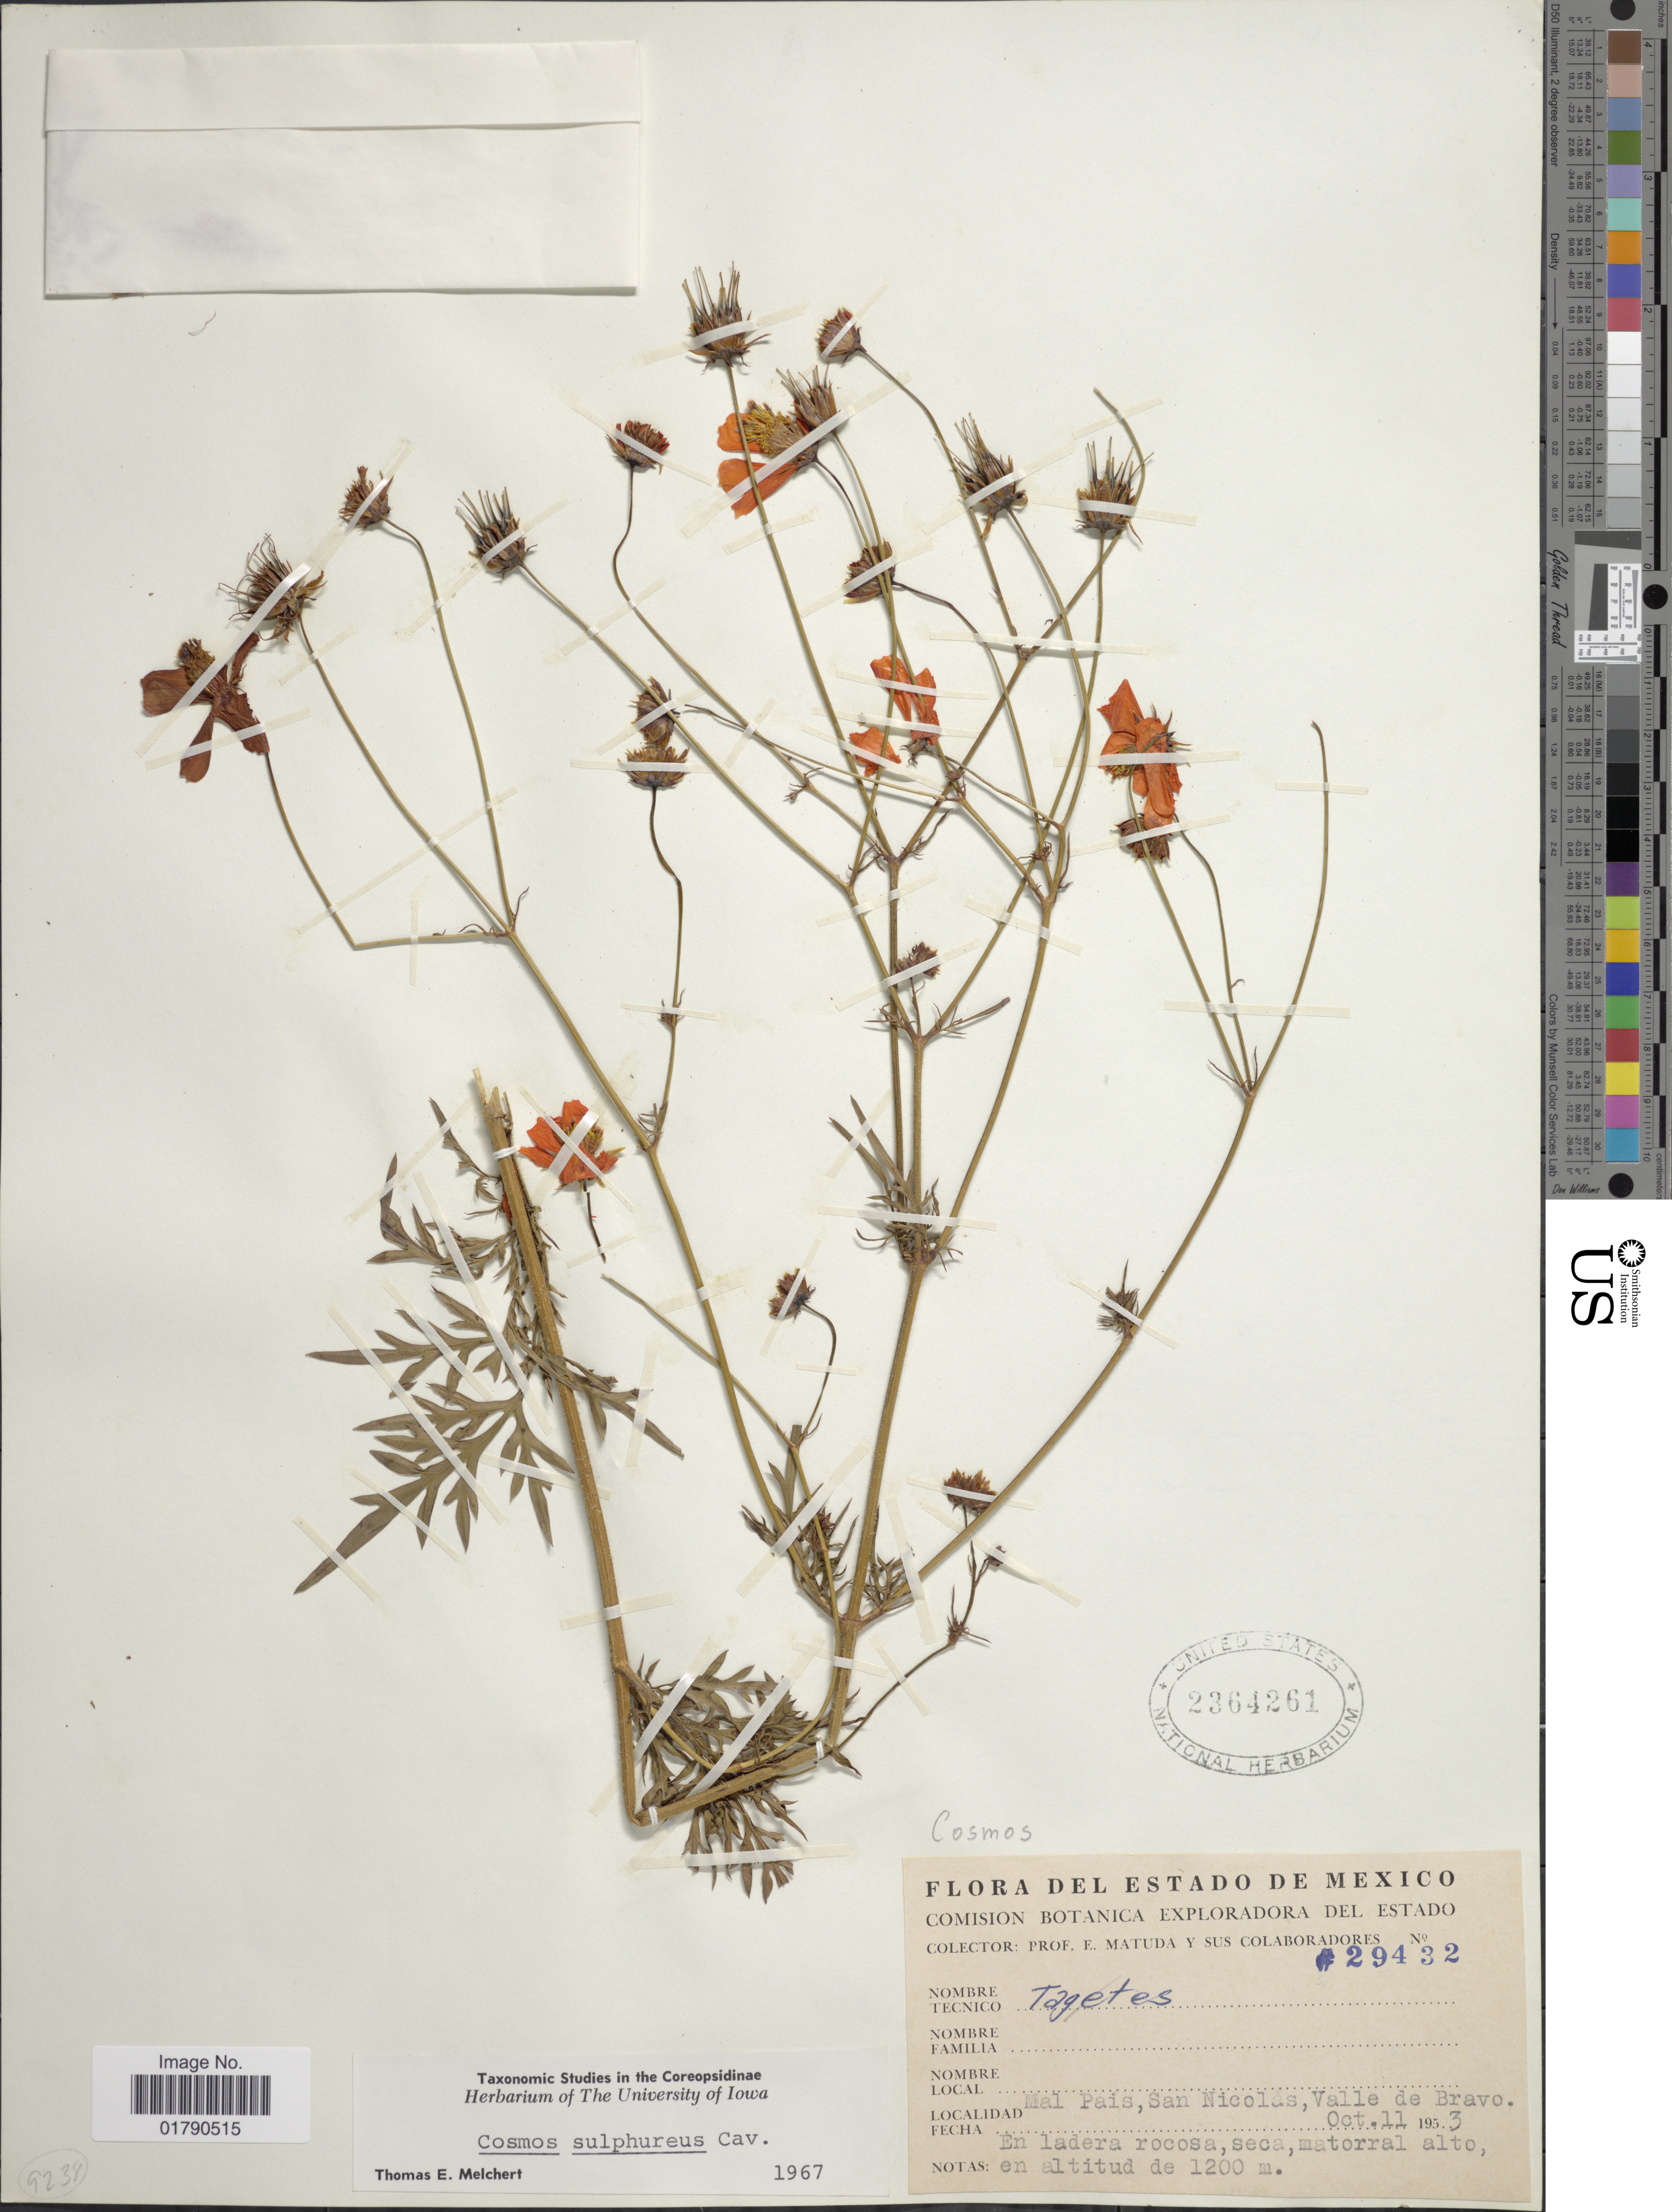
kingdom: Plantae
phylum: Tracheophyta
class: Magnoliopsida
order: Asterales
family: Asteraceae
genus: Cosmos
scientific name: Cosmos sulphureus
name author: Cav.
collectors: E. Matuda & et al.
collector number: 29432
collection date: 1953-10-11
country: Mexico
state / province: México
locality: Mal Pais, San Nicolas, Valle de Bravo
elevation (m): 1200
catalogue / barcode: US 2364261